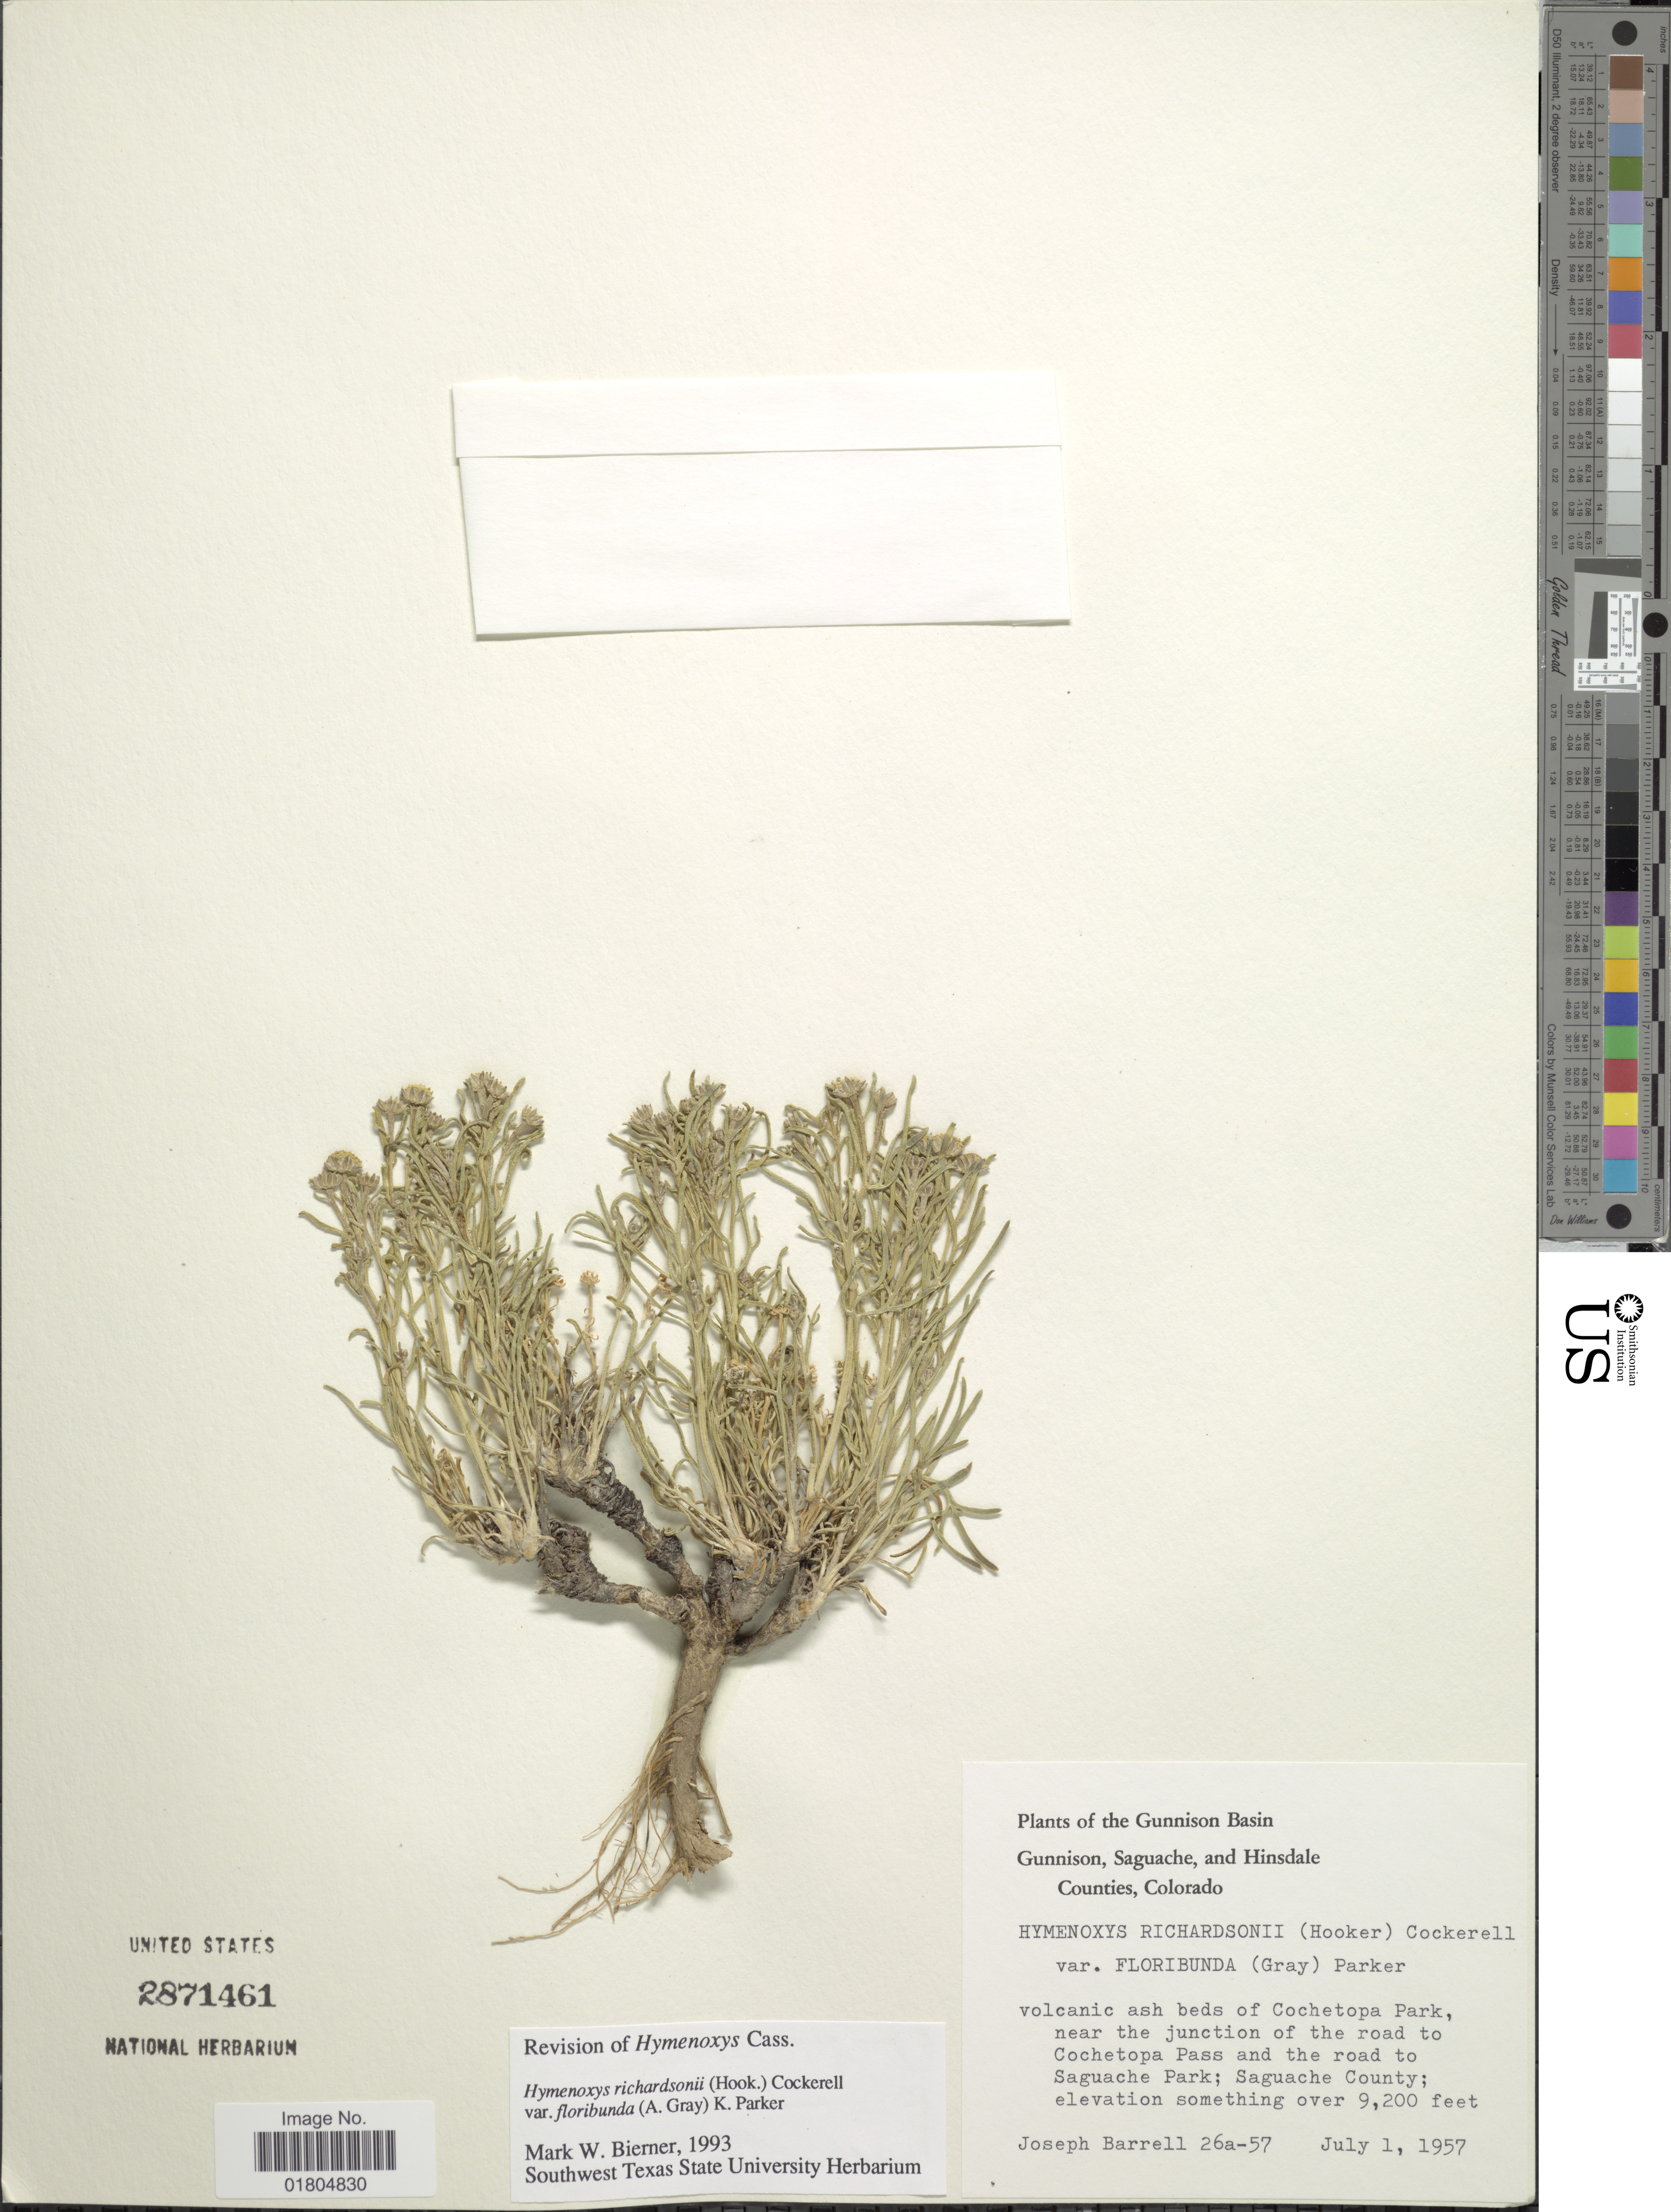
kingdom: Plantae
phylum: Tracheophyta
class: Magnoliopsida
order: Asterales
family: Asteraceae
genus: Hymenoxys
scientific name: Hymenoxys richardsonii var. floribunda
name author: (A. Gray) K.F. Parker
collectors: J. Barrell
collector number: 26a-57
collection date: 1957-07-01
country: United States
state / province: Colorado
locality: Gunnison Basin. Cochetopa Park, near the junction of the road to Cochetopa Pass and the road to Saguache Park; Saguache County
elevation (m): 2804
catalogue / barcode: US 2871461